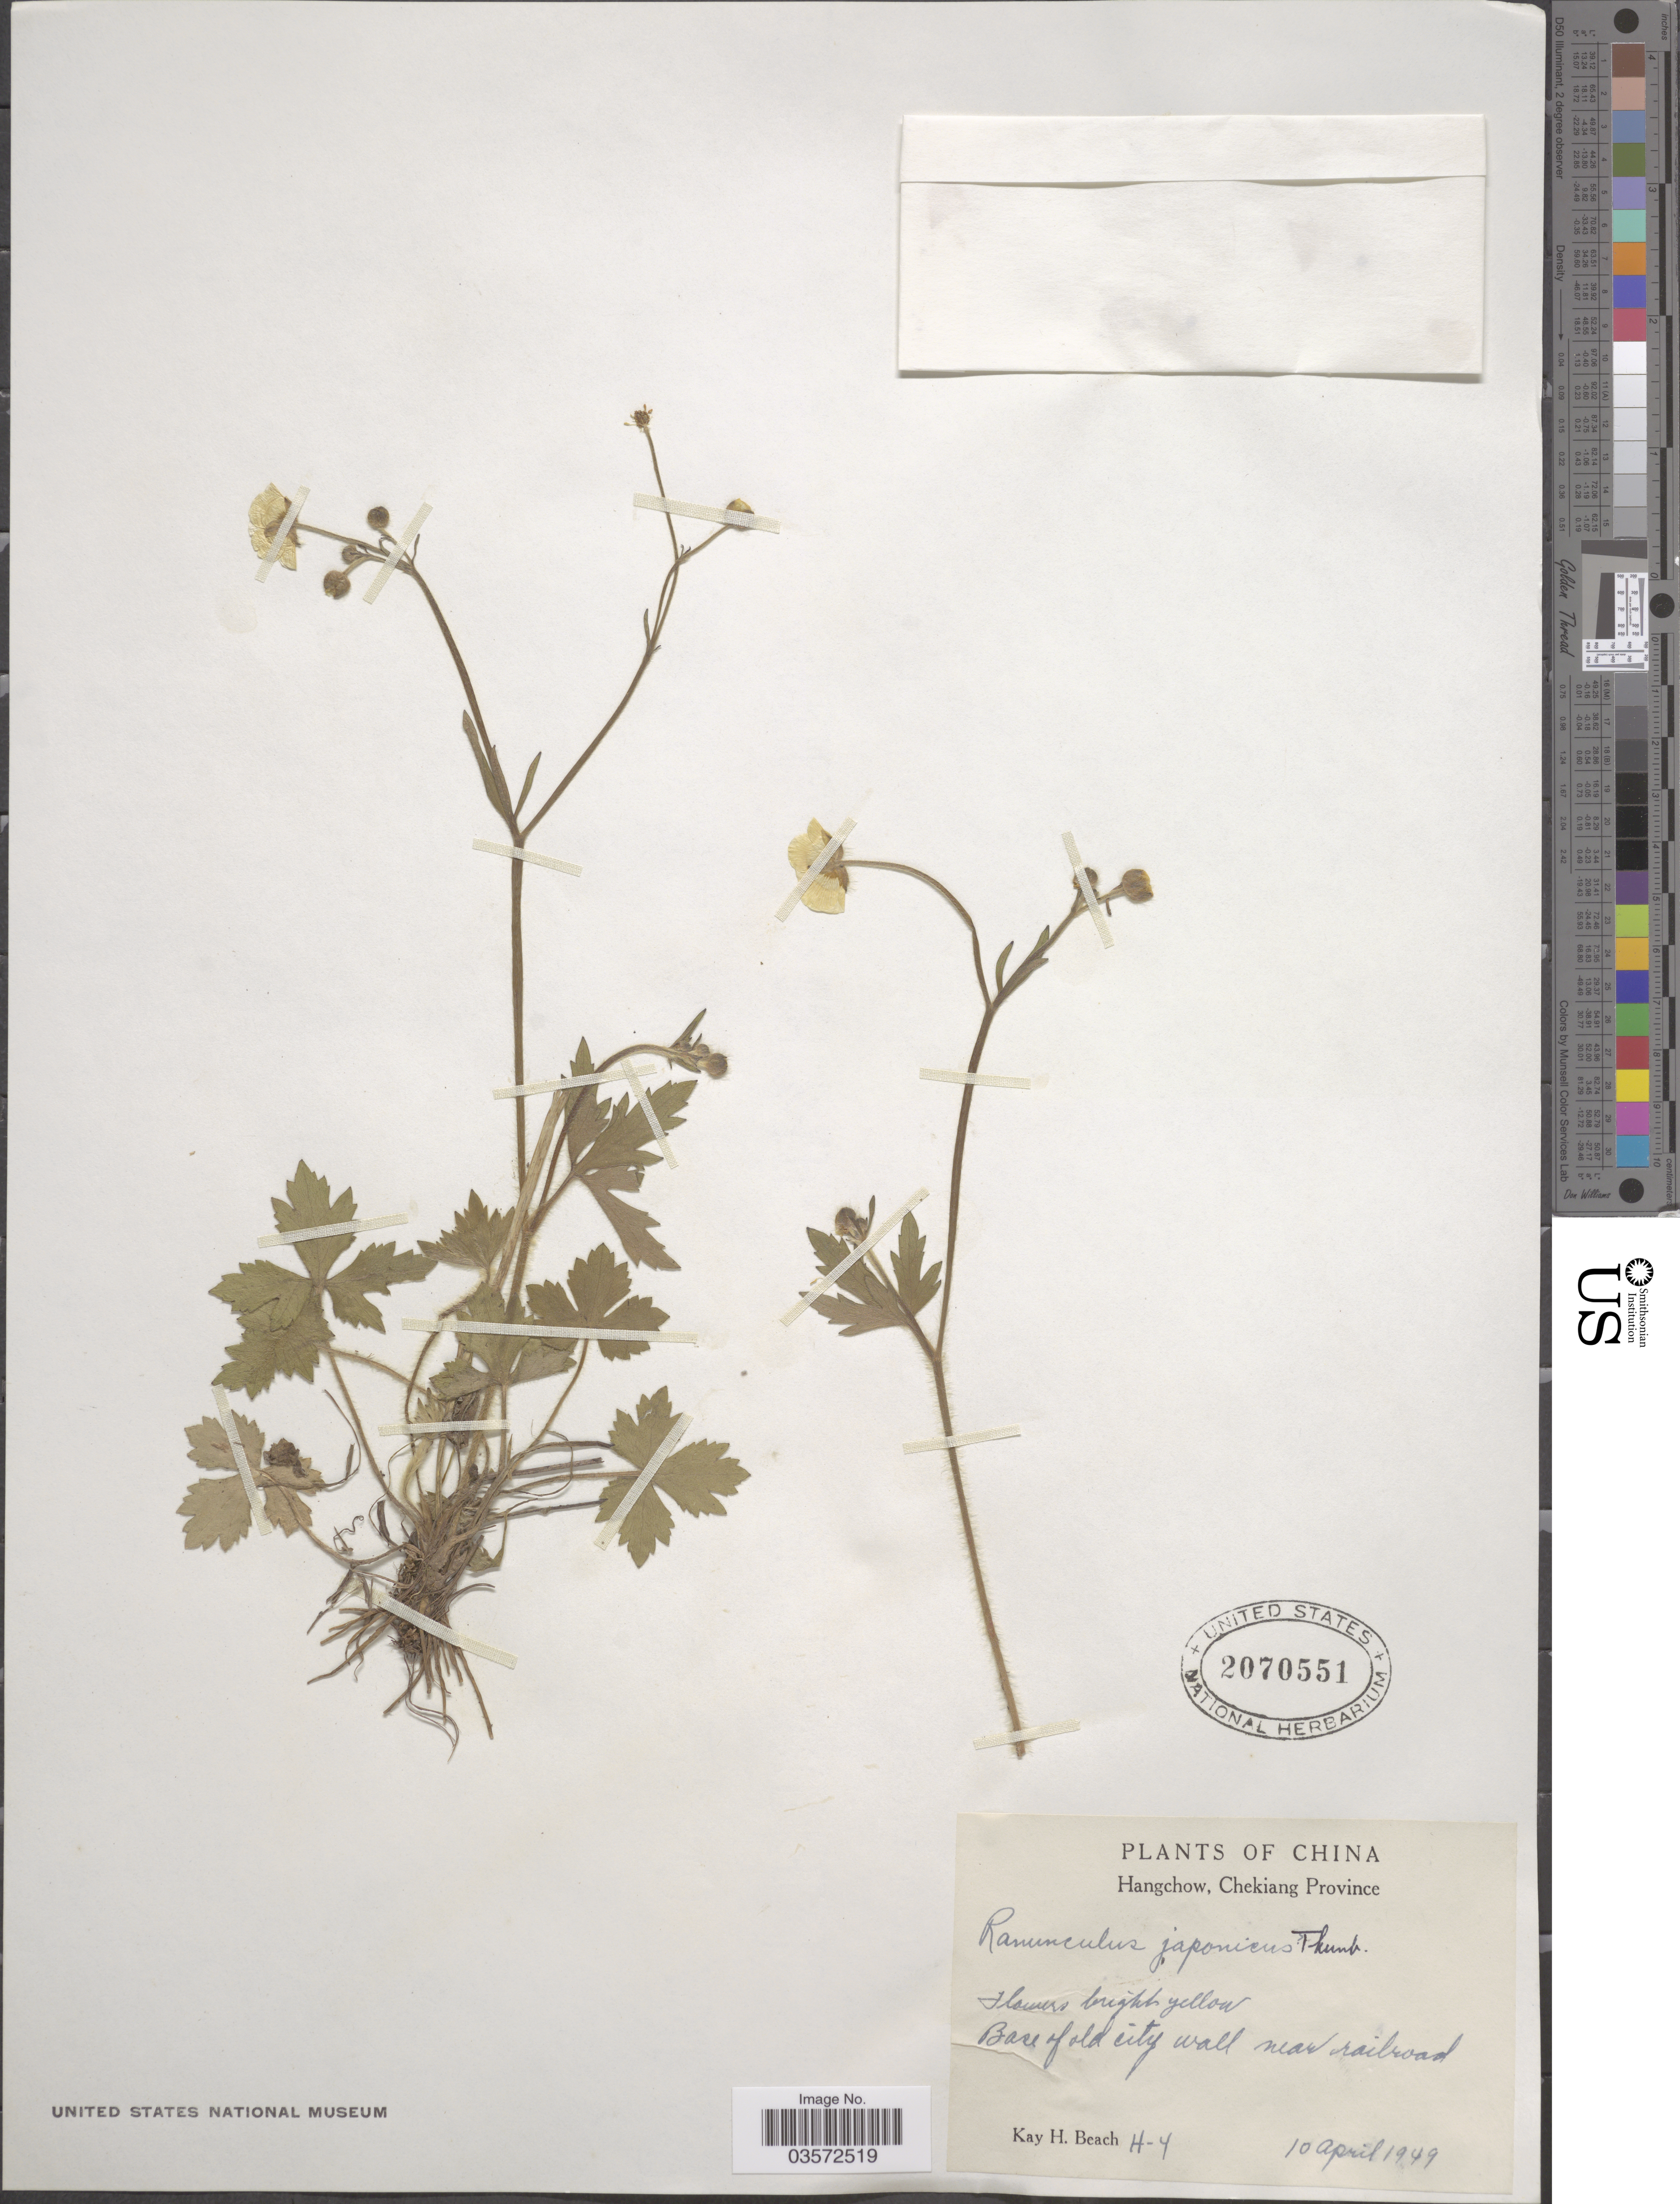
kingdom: Plantae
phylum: Tracheophyta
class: Magnoliopsida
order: Ranunculales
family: Ranunculaceae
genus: Ranunculus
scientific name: Ranunculus japonicus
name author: Thunb.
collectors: K. H. Beach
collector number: H-4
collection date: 1949-04-10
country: China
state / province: Zhejiang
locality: Hangchow, Chekiang Province. Base of old city wall near railroad.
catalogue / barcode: US 2070551